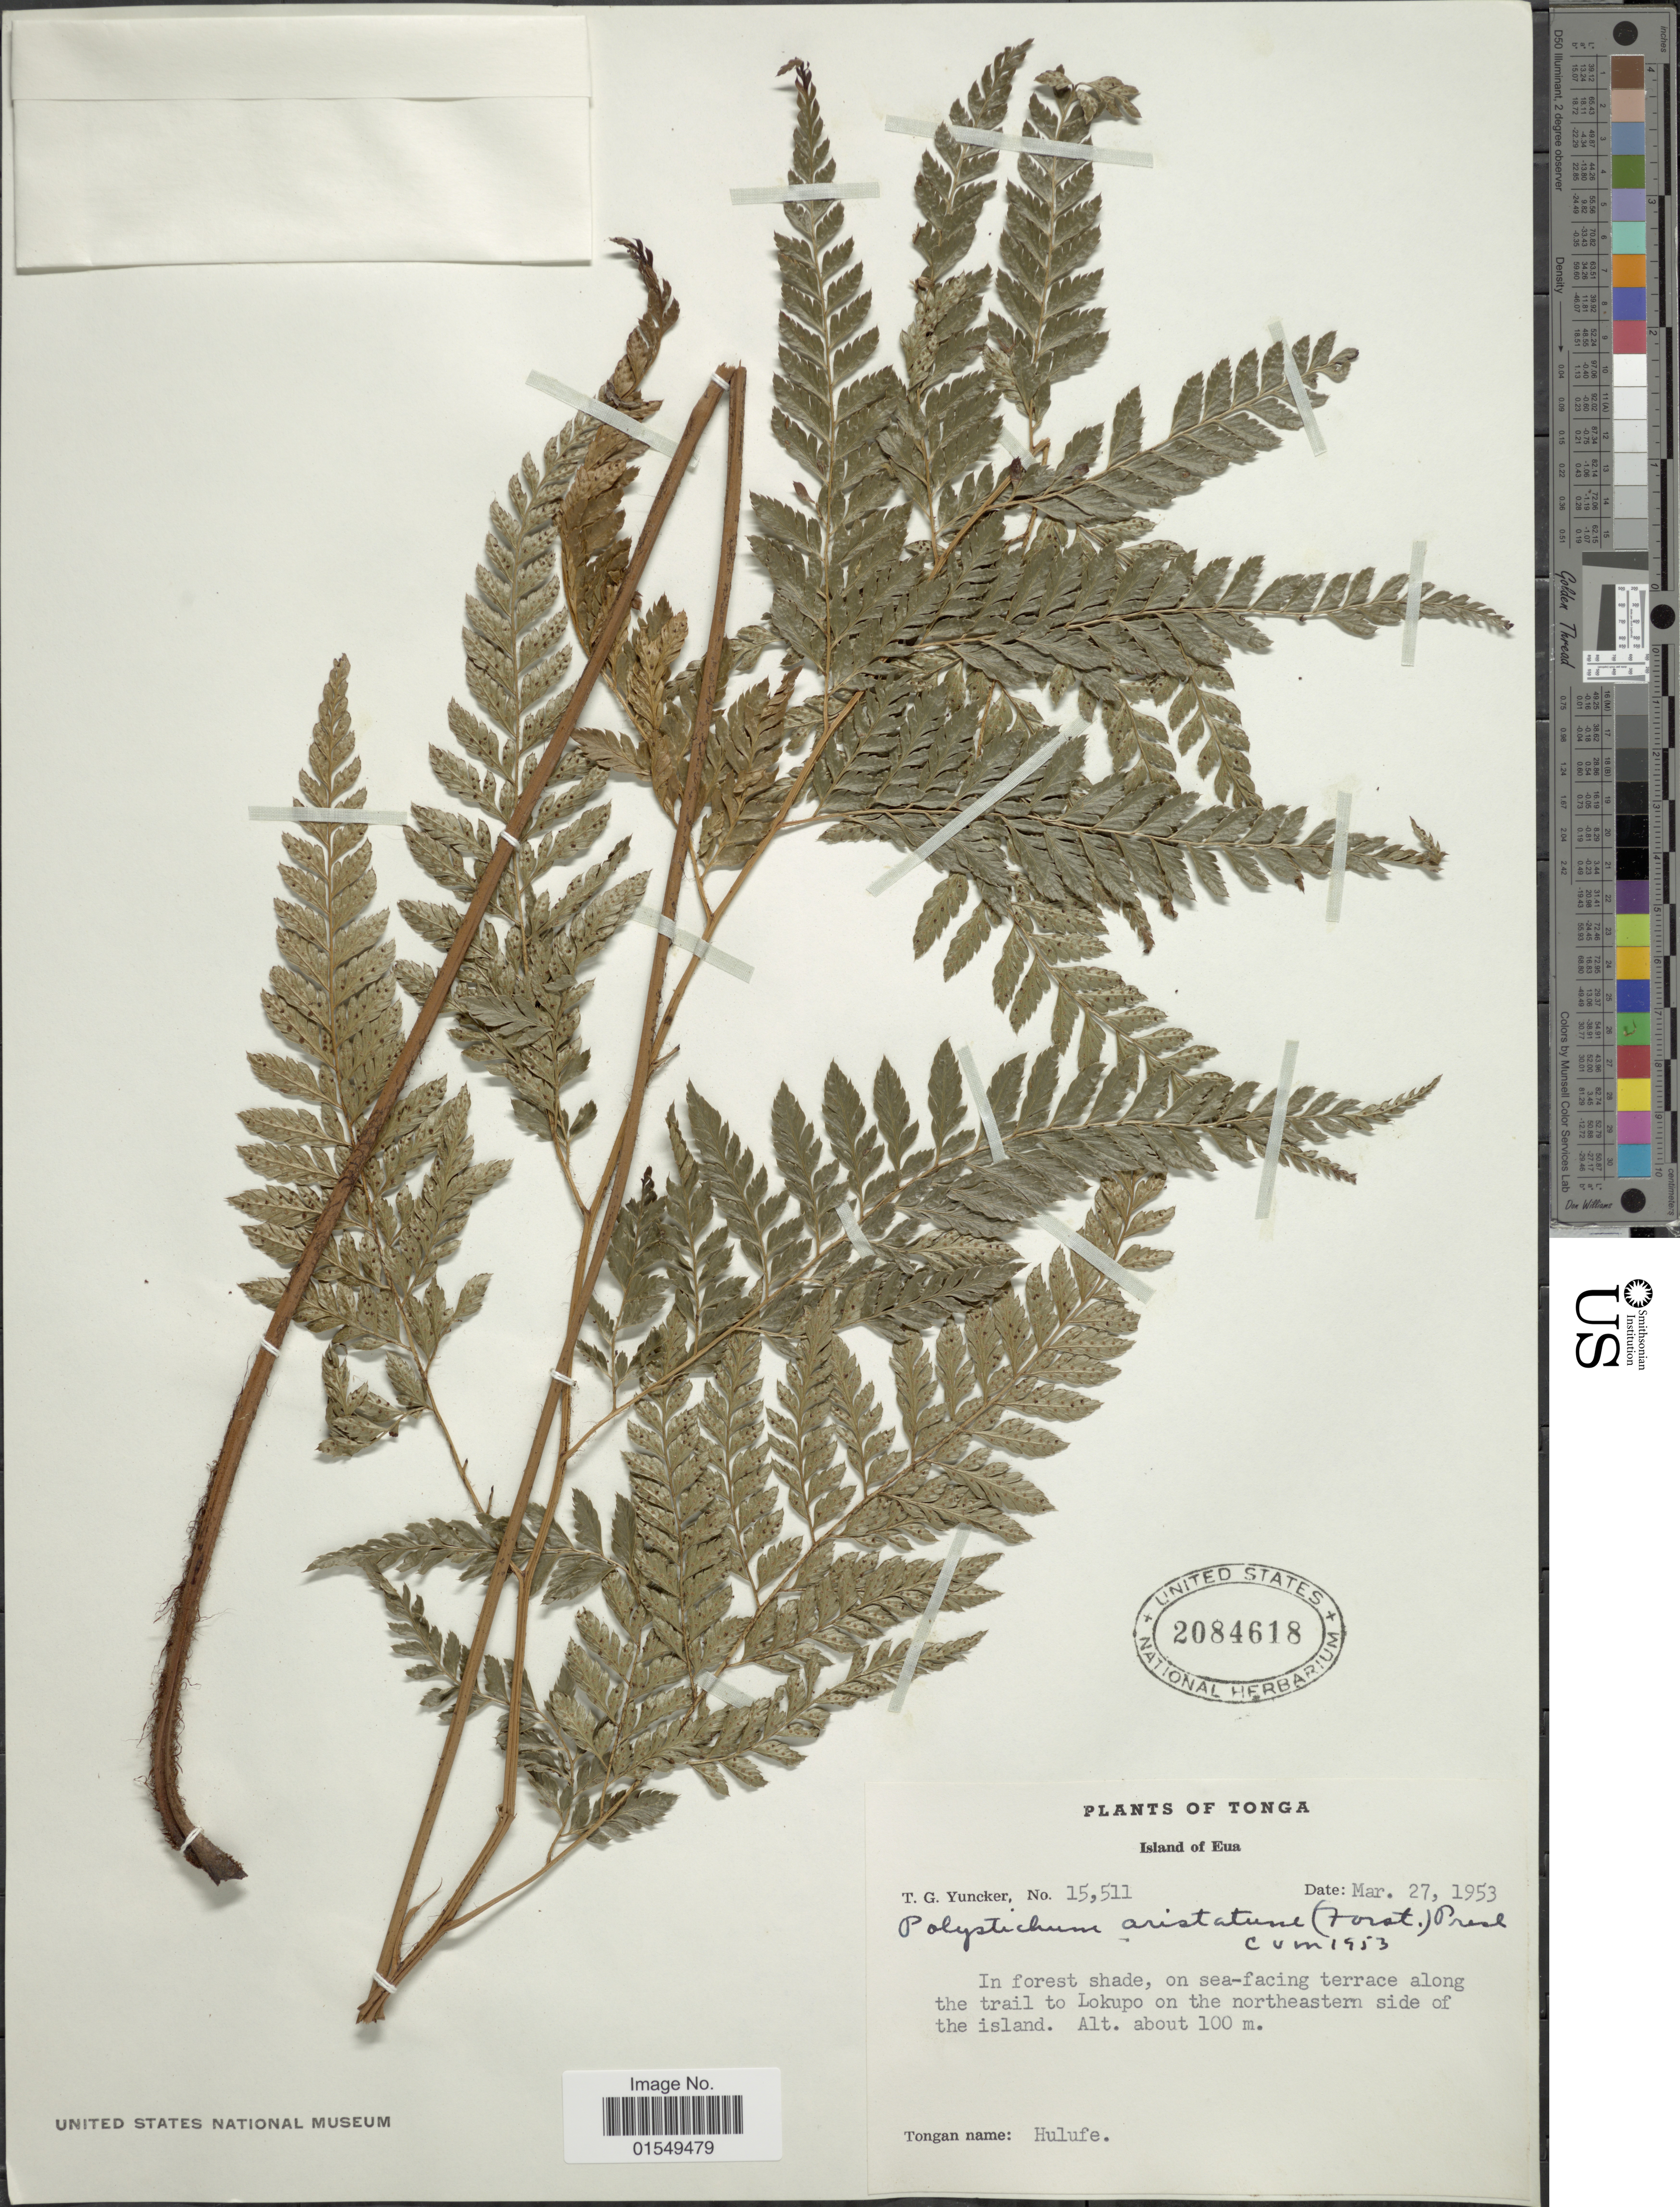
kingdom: Plantae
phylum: Tracheophyta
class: Polypodiopsida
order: Polypodiales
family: Dryopteridaceae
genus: Arachniodes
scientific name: Arachniodes aristata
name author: (G. Forst.) Tindale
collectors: T. G. Yuncker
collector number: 15511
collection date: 1953-03-27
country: Tonga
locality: Island of Eua, along the trail to Lokupo on the northeastern side of the island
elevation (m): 100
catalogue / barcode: US 2084618